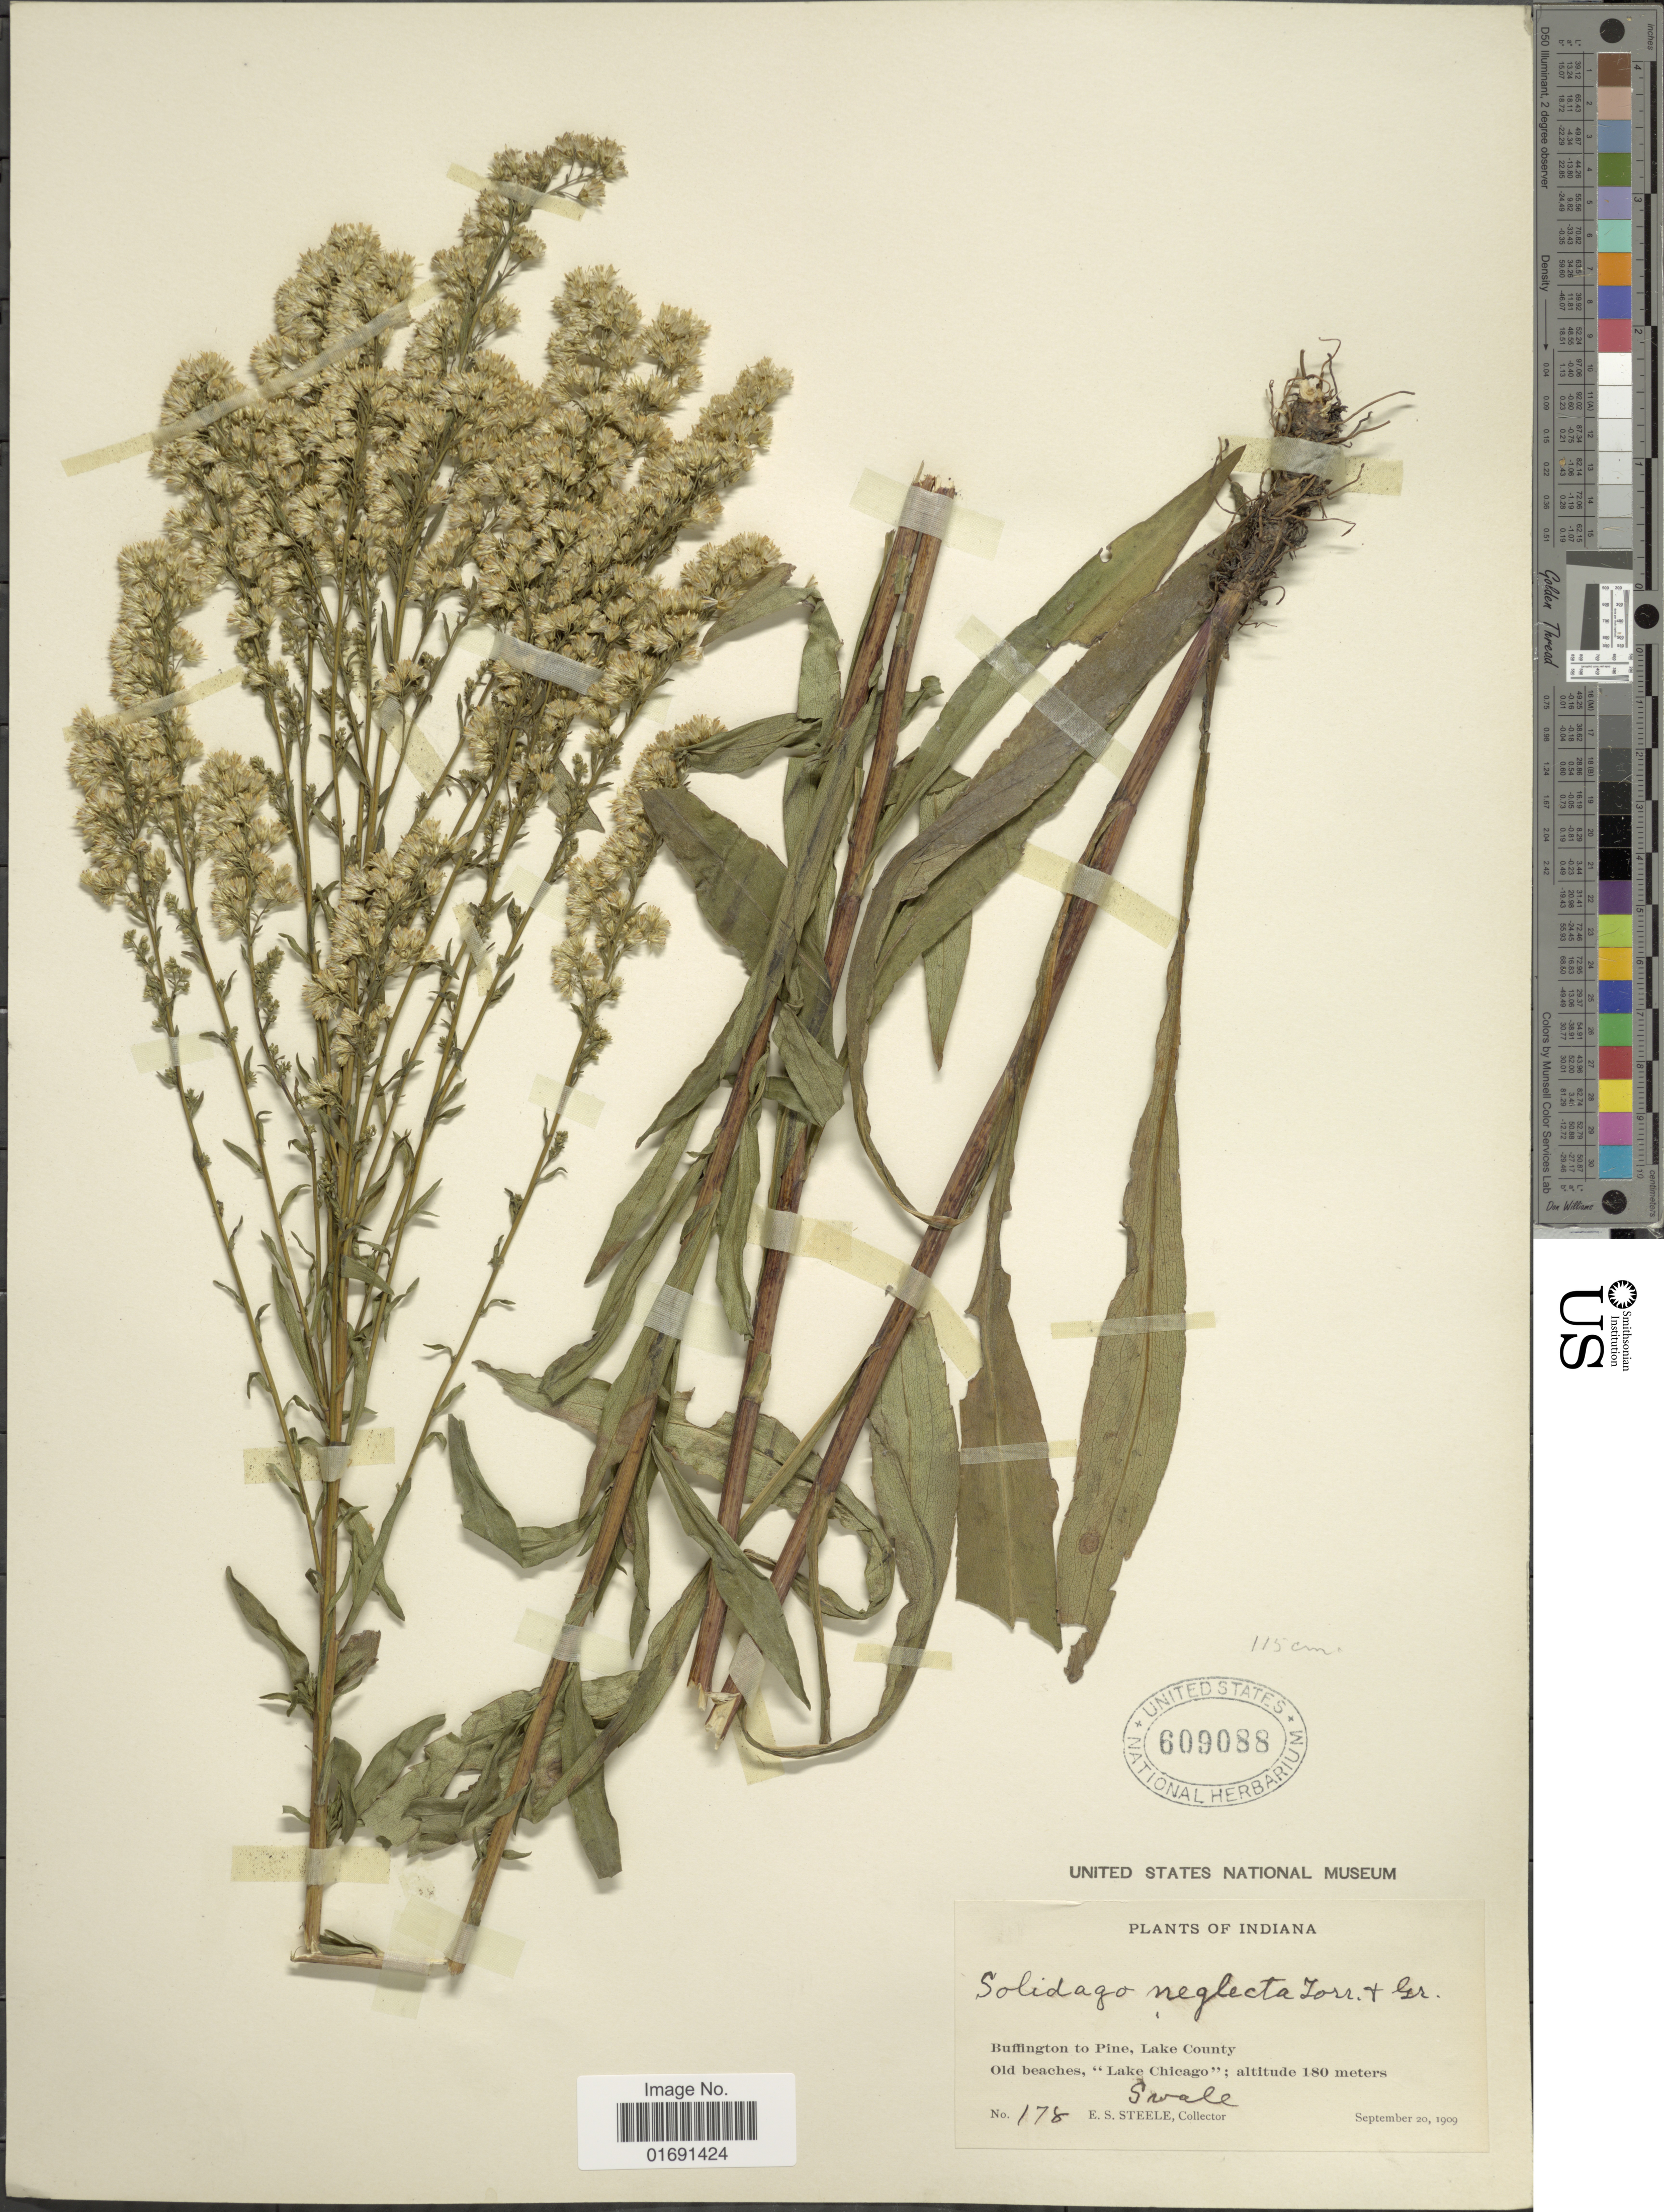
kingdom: Plantae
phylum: Tracheophyta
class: Magnoliopsida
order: Asterales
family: Asteraceae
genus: Solidago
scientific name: Solidago uniligulata var. neglecta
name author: Fernald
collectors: E. Steele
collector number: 178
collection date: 1909-09-20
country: United States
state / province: Indiana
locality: Buffington to Pine, Lake County, Old beaches, Lake Chicago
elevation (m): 180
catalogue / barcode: US 609088